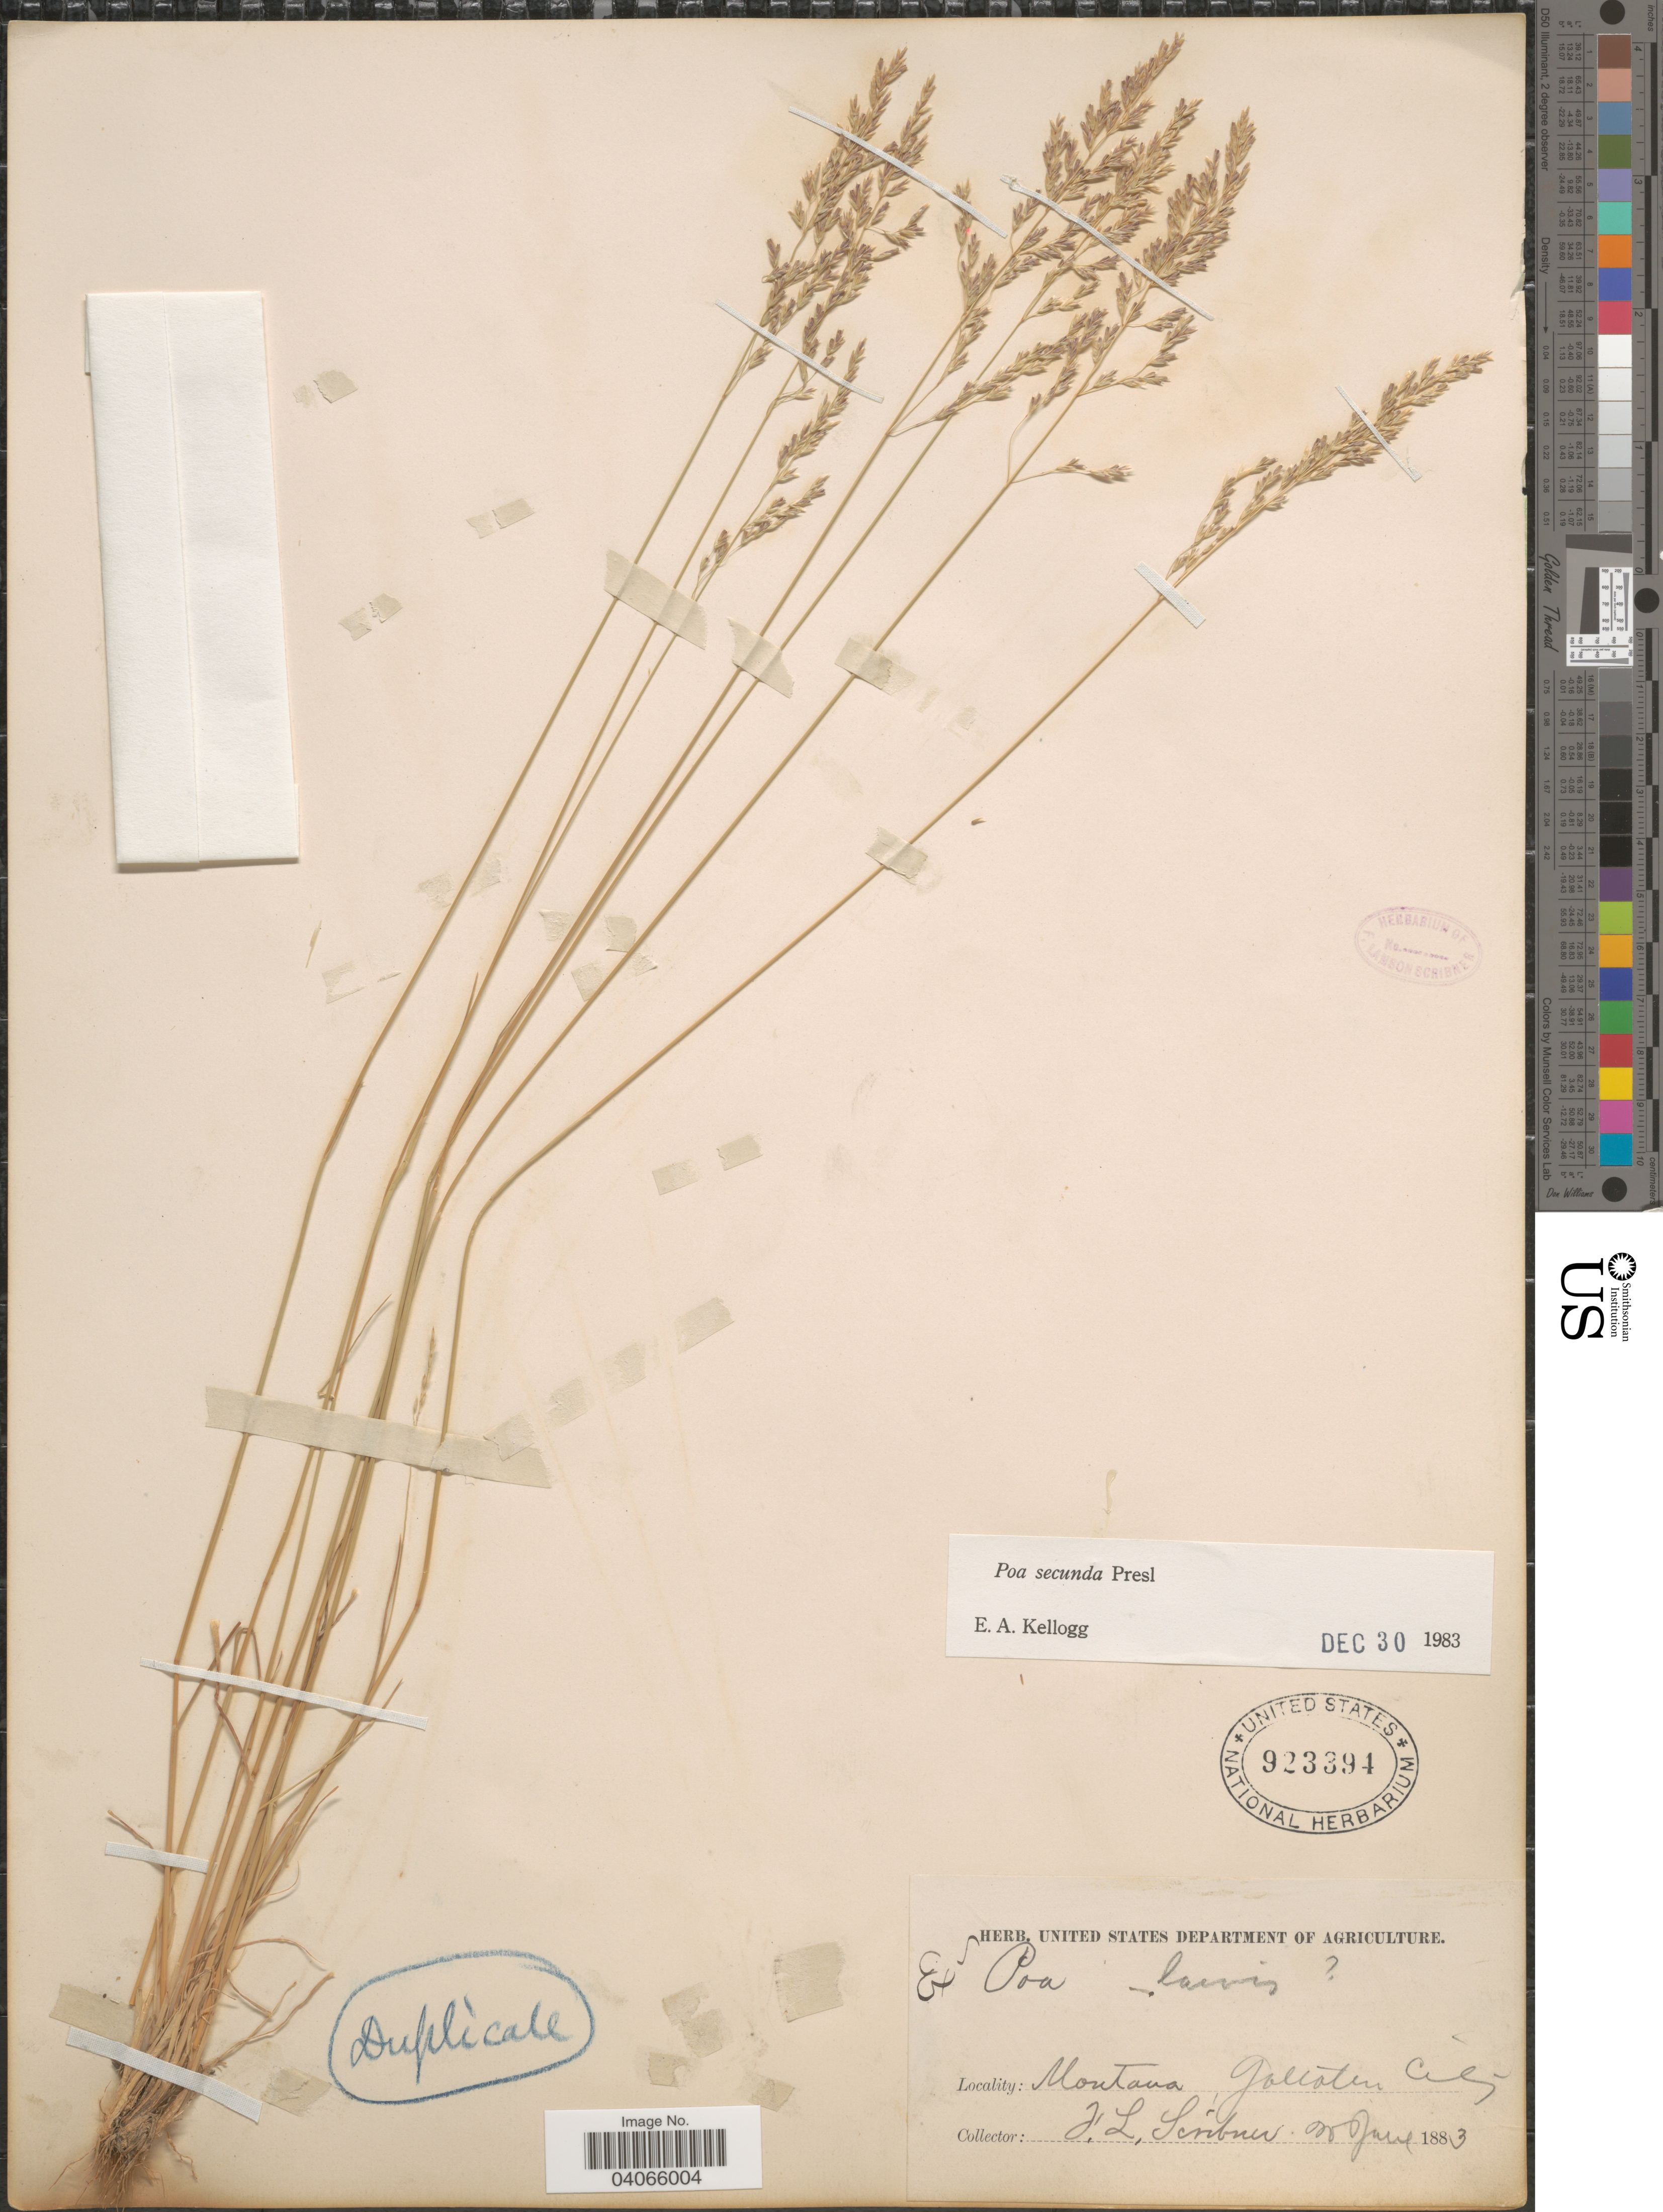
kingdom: Plantae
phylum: Tracheophyta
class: Liliopsida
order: Poales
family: Poaceae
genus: Poa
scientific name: Poa secunda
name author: J. Presl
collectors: F. L. Scribner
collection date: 1883-06-20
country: United States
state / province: Montana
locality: Gallatin City.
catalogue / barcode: US 923394